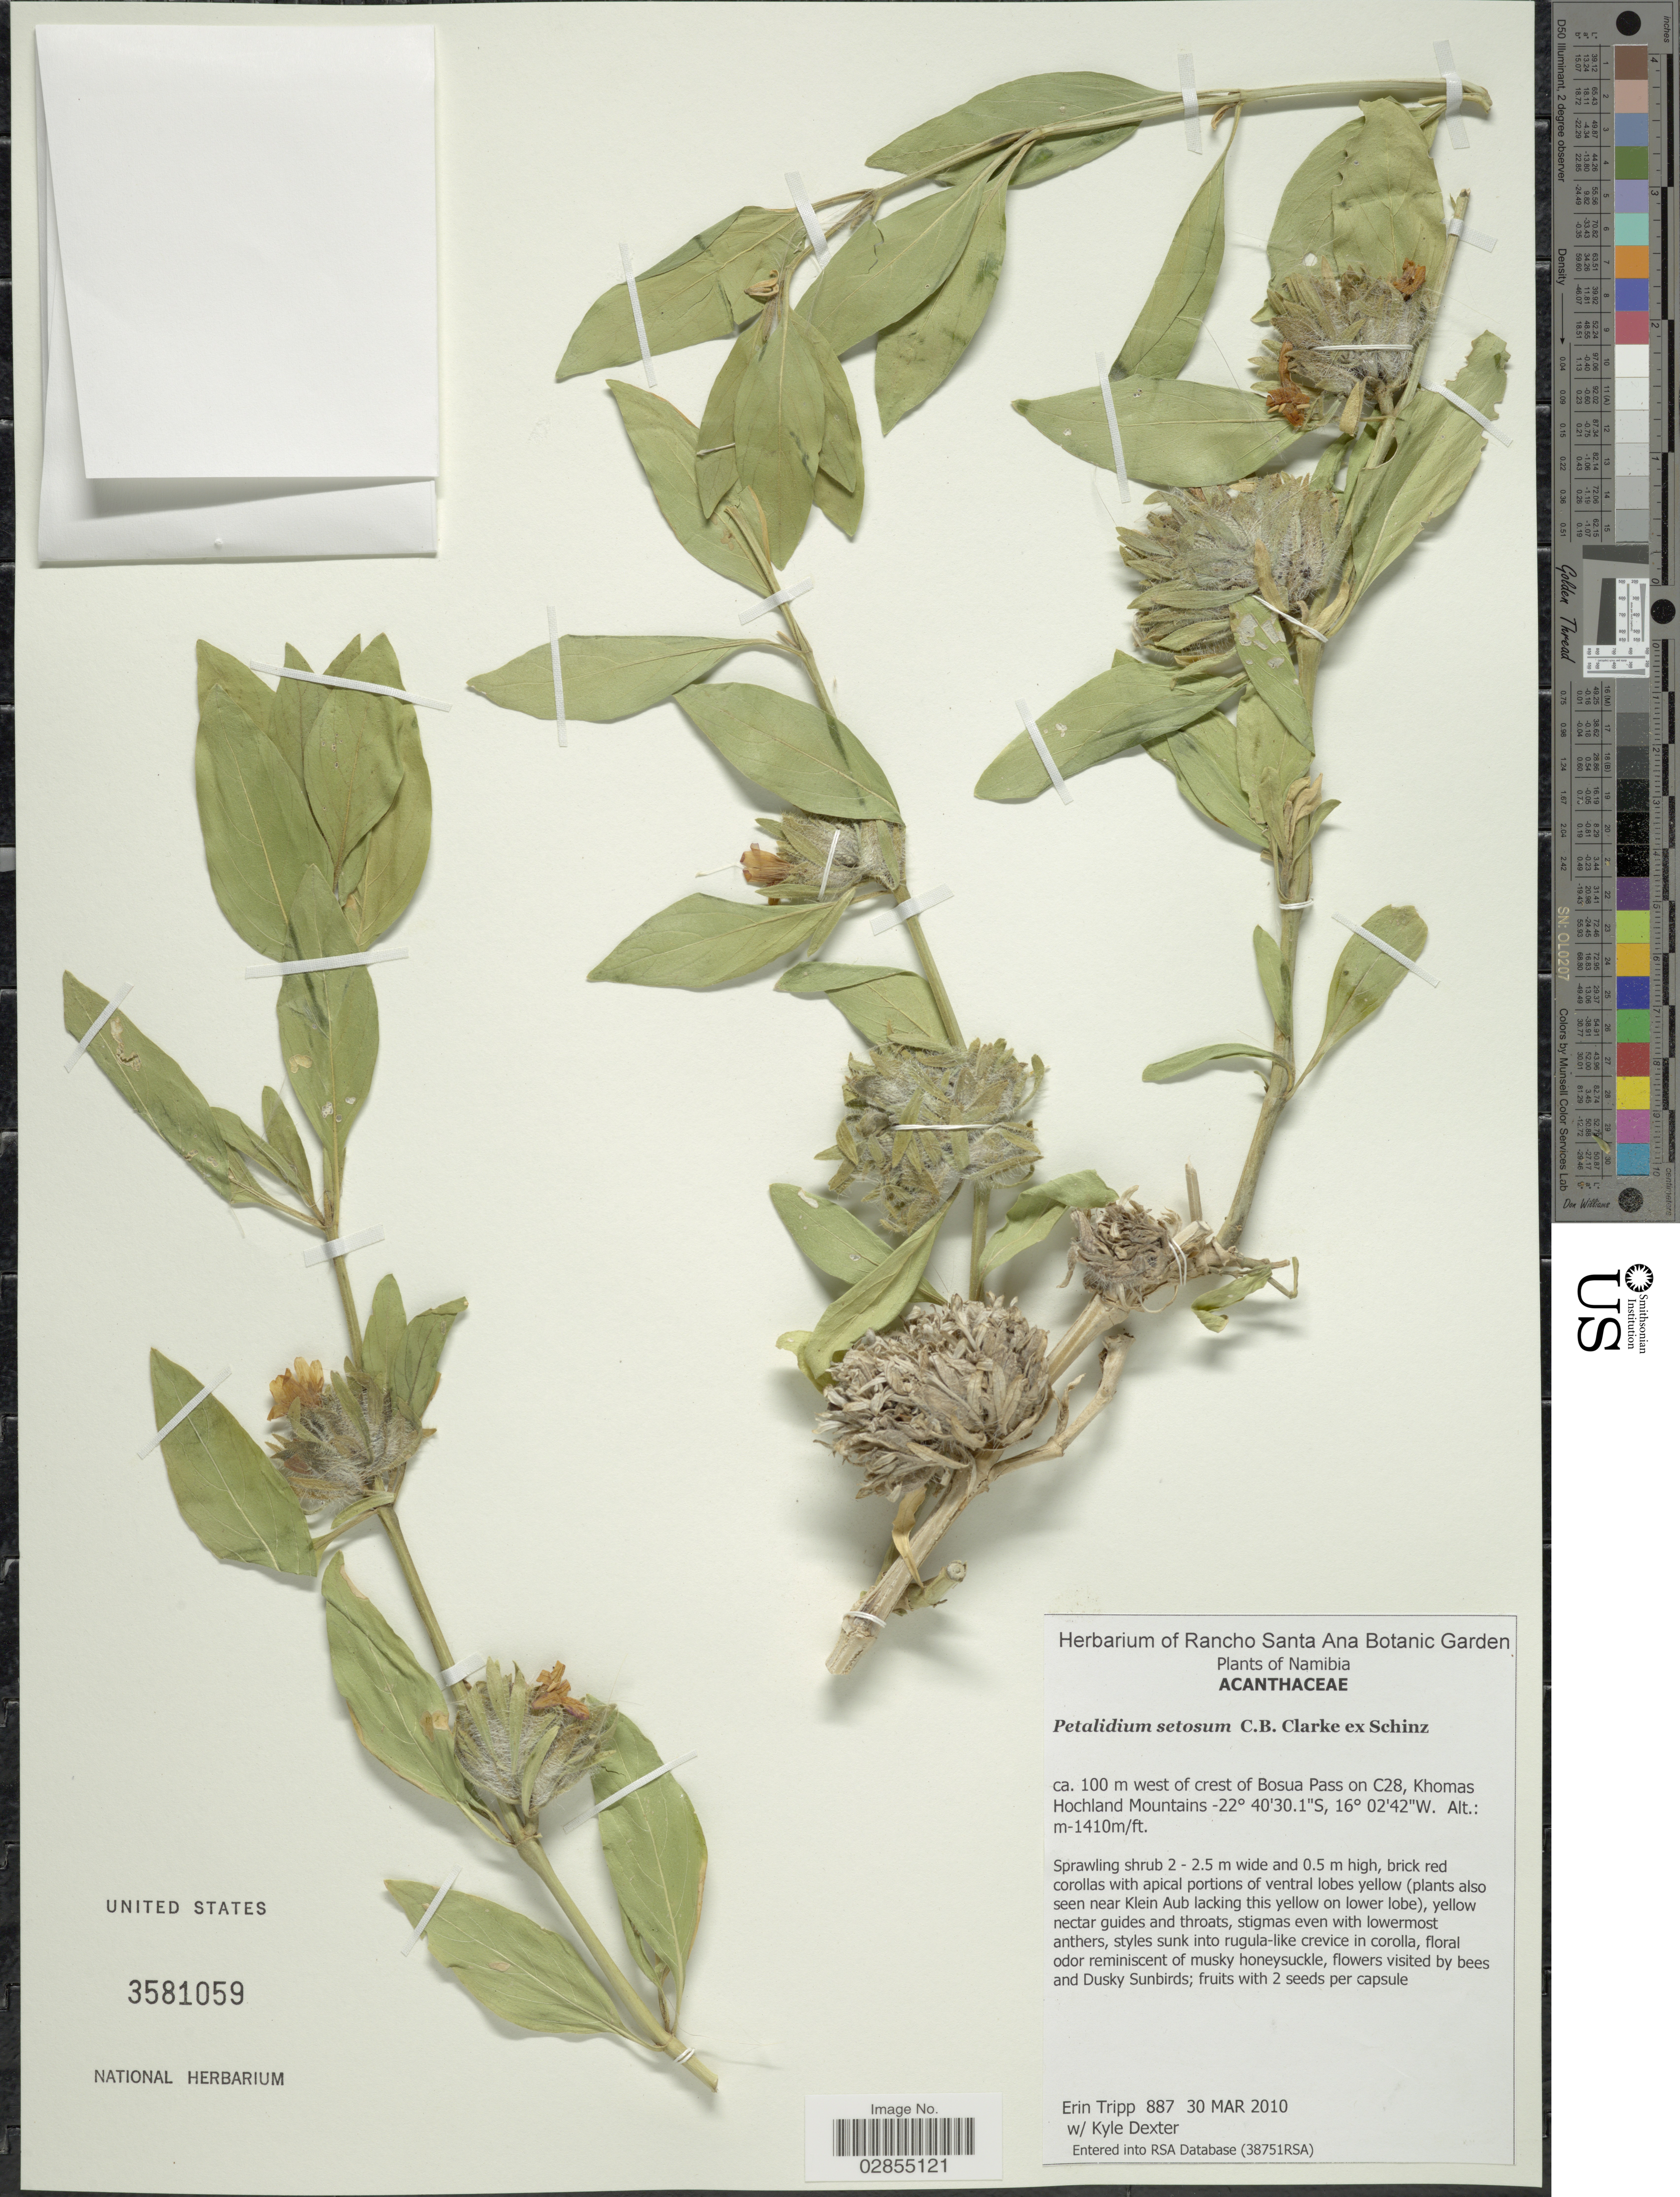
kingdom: Plantae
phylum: Tracheophyta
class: Magnoliopsida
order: Lamiales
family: Acanthaceae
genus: Petalidium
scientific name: Petalidium setosum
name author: C.B. Clarke ex Schinz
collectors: E. Tripp & K. Dexter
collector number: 887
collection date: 2010-03-30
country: Namibia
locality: Ca. 100 m west of crest of Bosua Pass on C28, Khomas Hochland Mountains.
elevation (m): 1410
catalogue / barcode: US 3581059